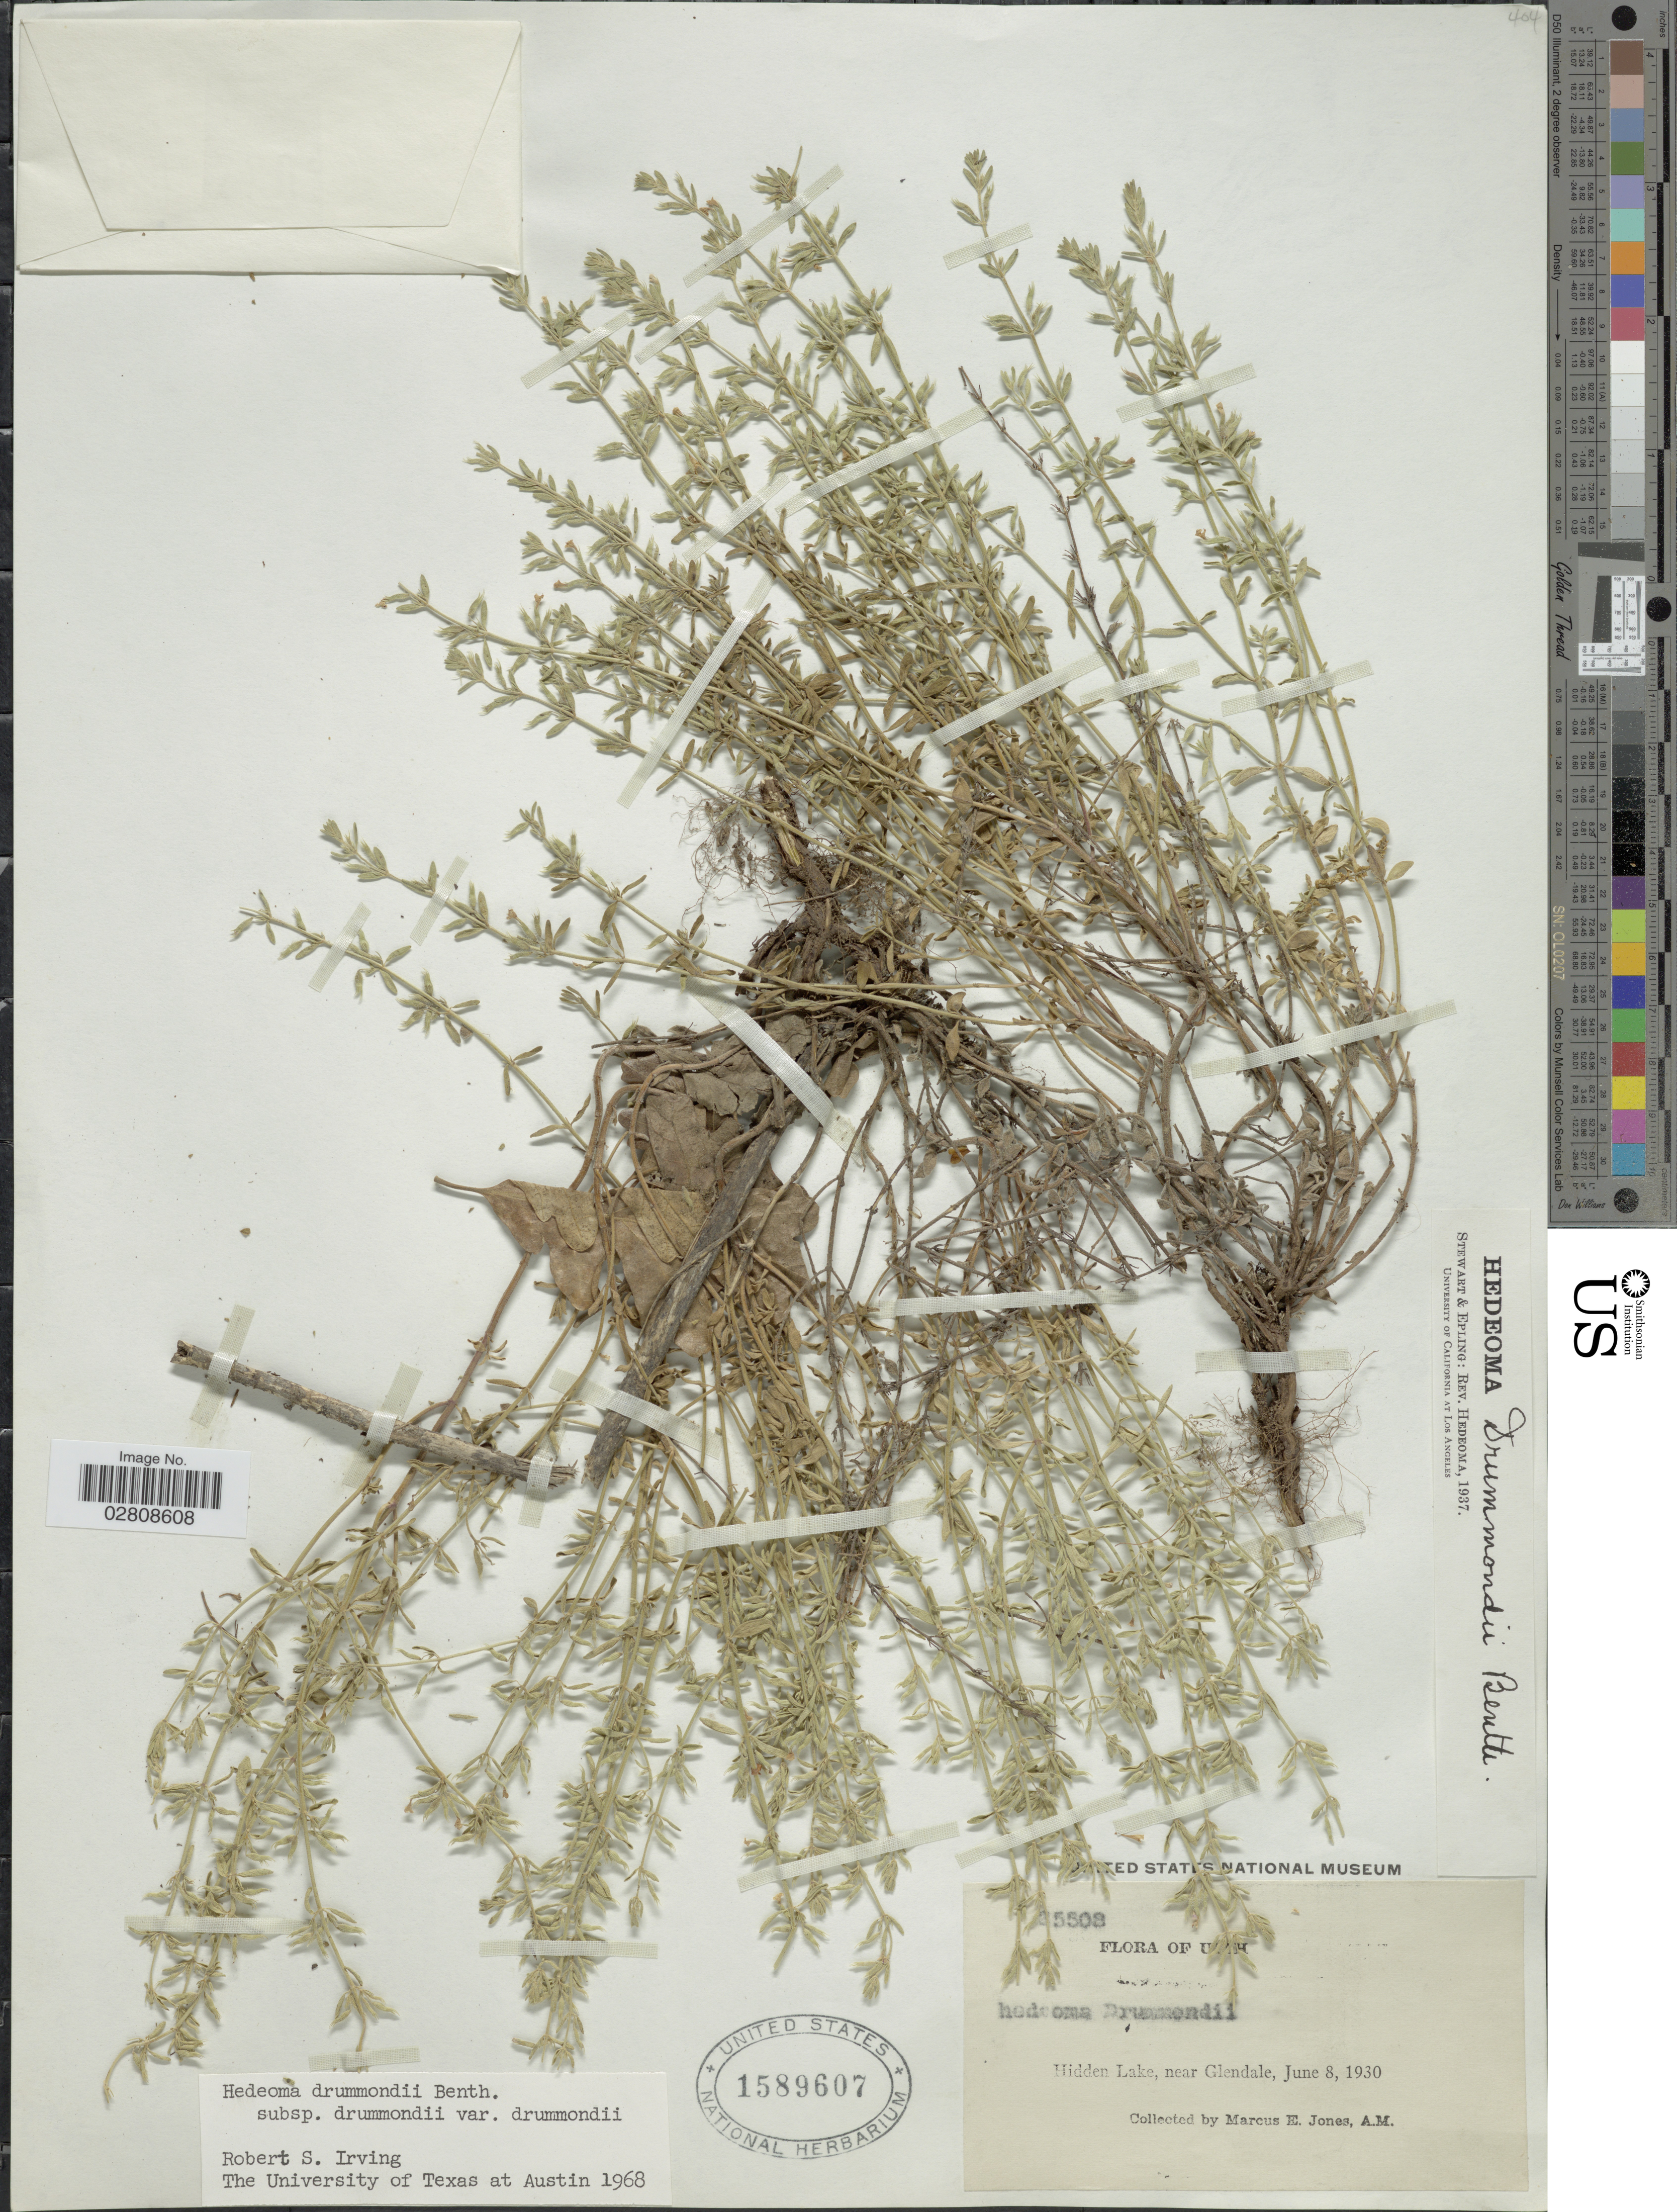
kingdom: Plantae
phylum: Tracheophyta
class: Magnoliopsida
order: Lamiales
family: Lamiaceae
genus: Hedeoma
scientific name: Hedeoma drummondii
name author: Benth.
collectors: M. E. Jones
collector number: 35508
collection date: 1930-06-08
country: United States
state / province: Utah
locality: Hidden Lake, near Glendale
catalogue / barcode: US 1589607